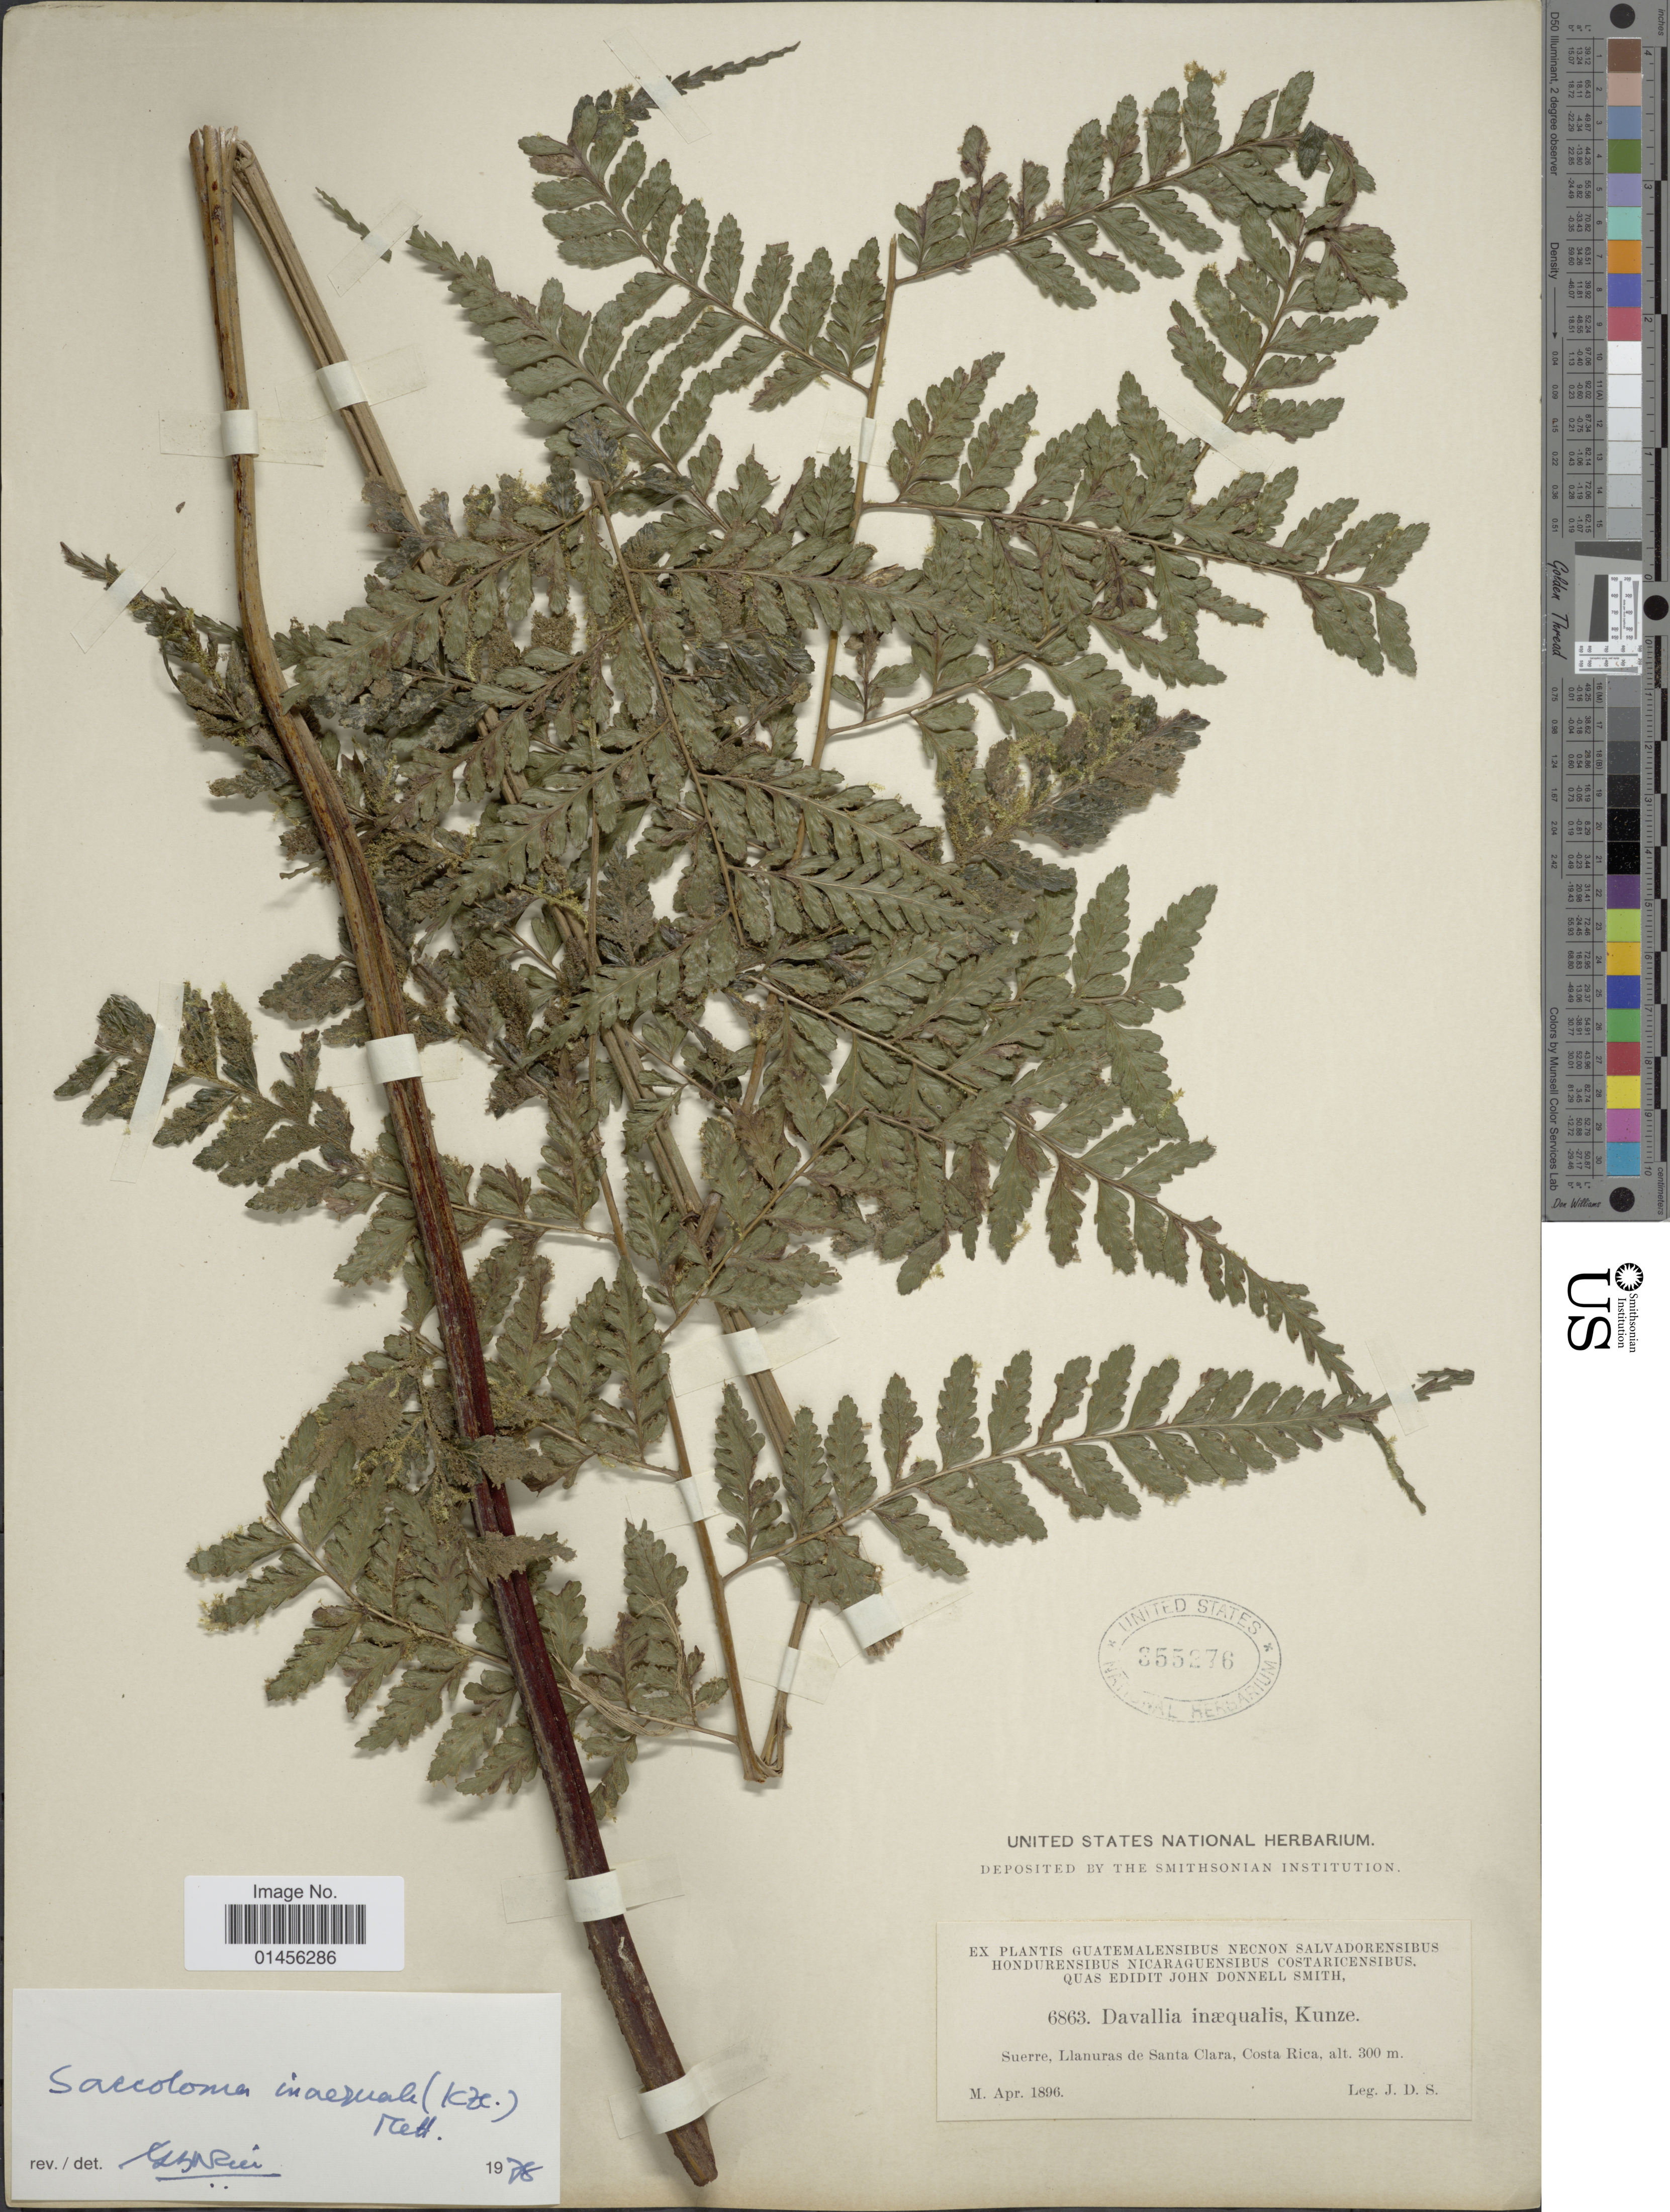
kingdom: Plantae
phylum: Tracheophyta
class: Polypodiopsida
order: Polypodiales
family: Saccolomataceae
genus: Saccoloma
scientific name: Saccoloma inaequale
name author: (Kunze) Mett.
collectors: J. D. Smith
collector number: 6863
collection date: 1896-04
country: Costa Rica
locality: Suerre, Llanures de Santa Clara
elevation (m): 300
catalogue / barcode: US 355276